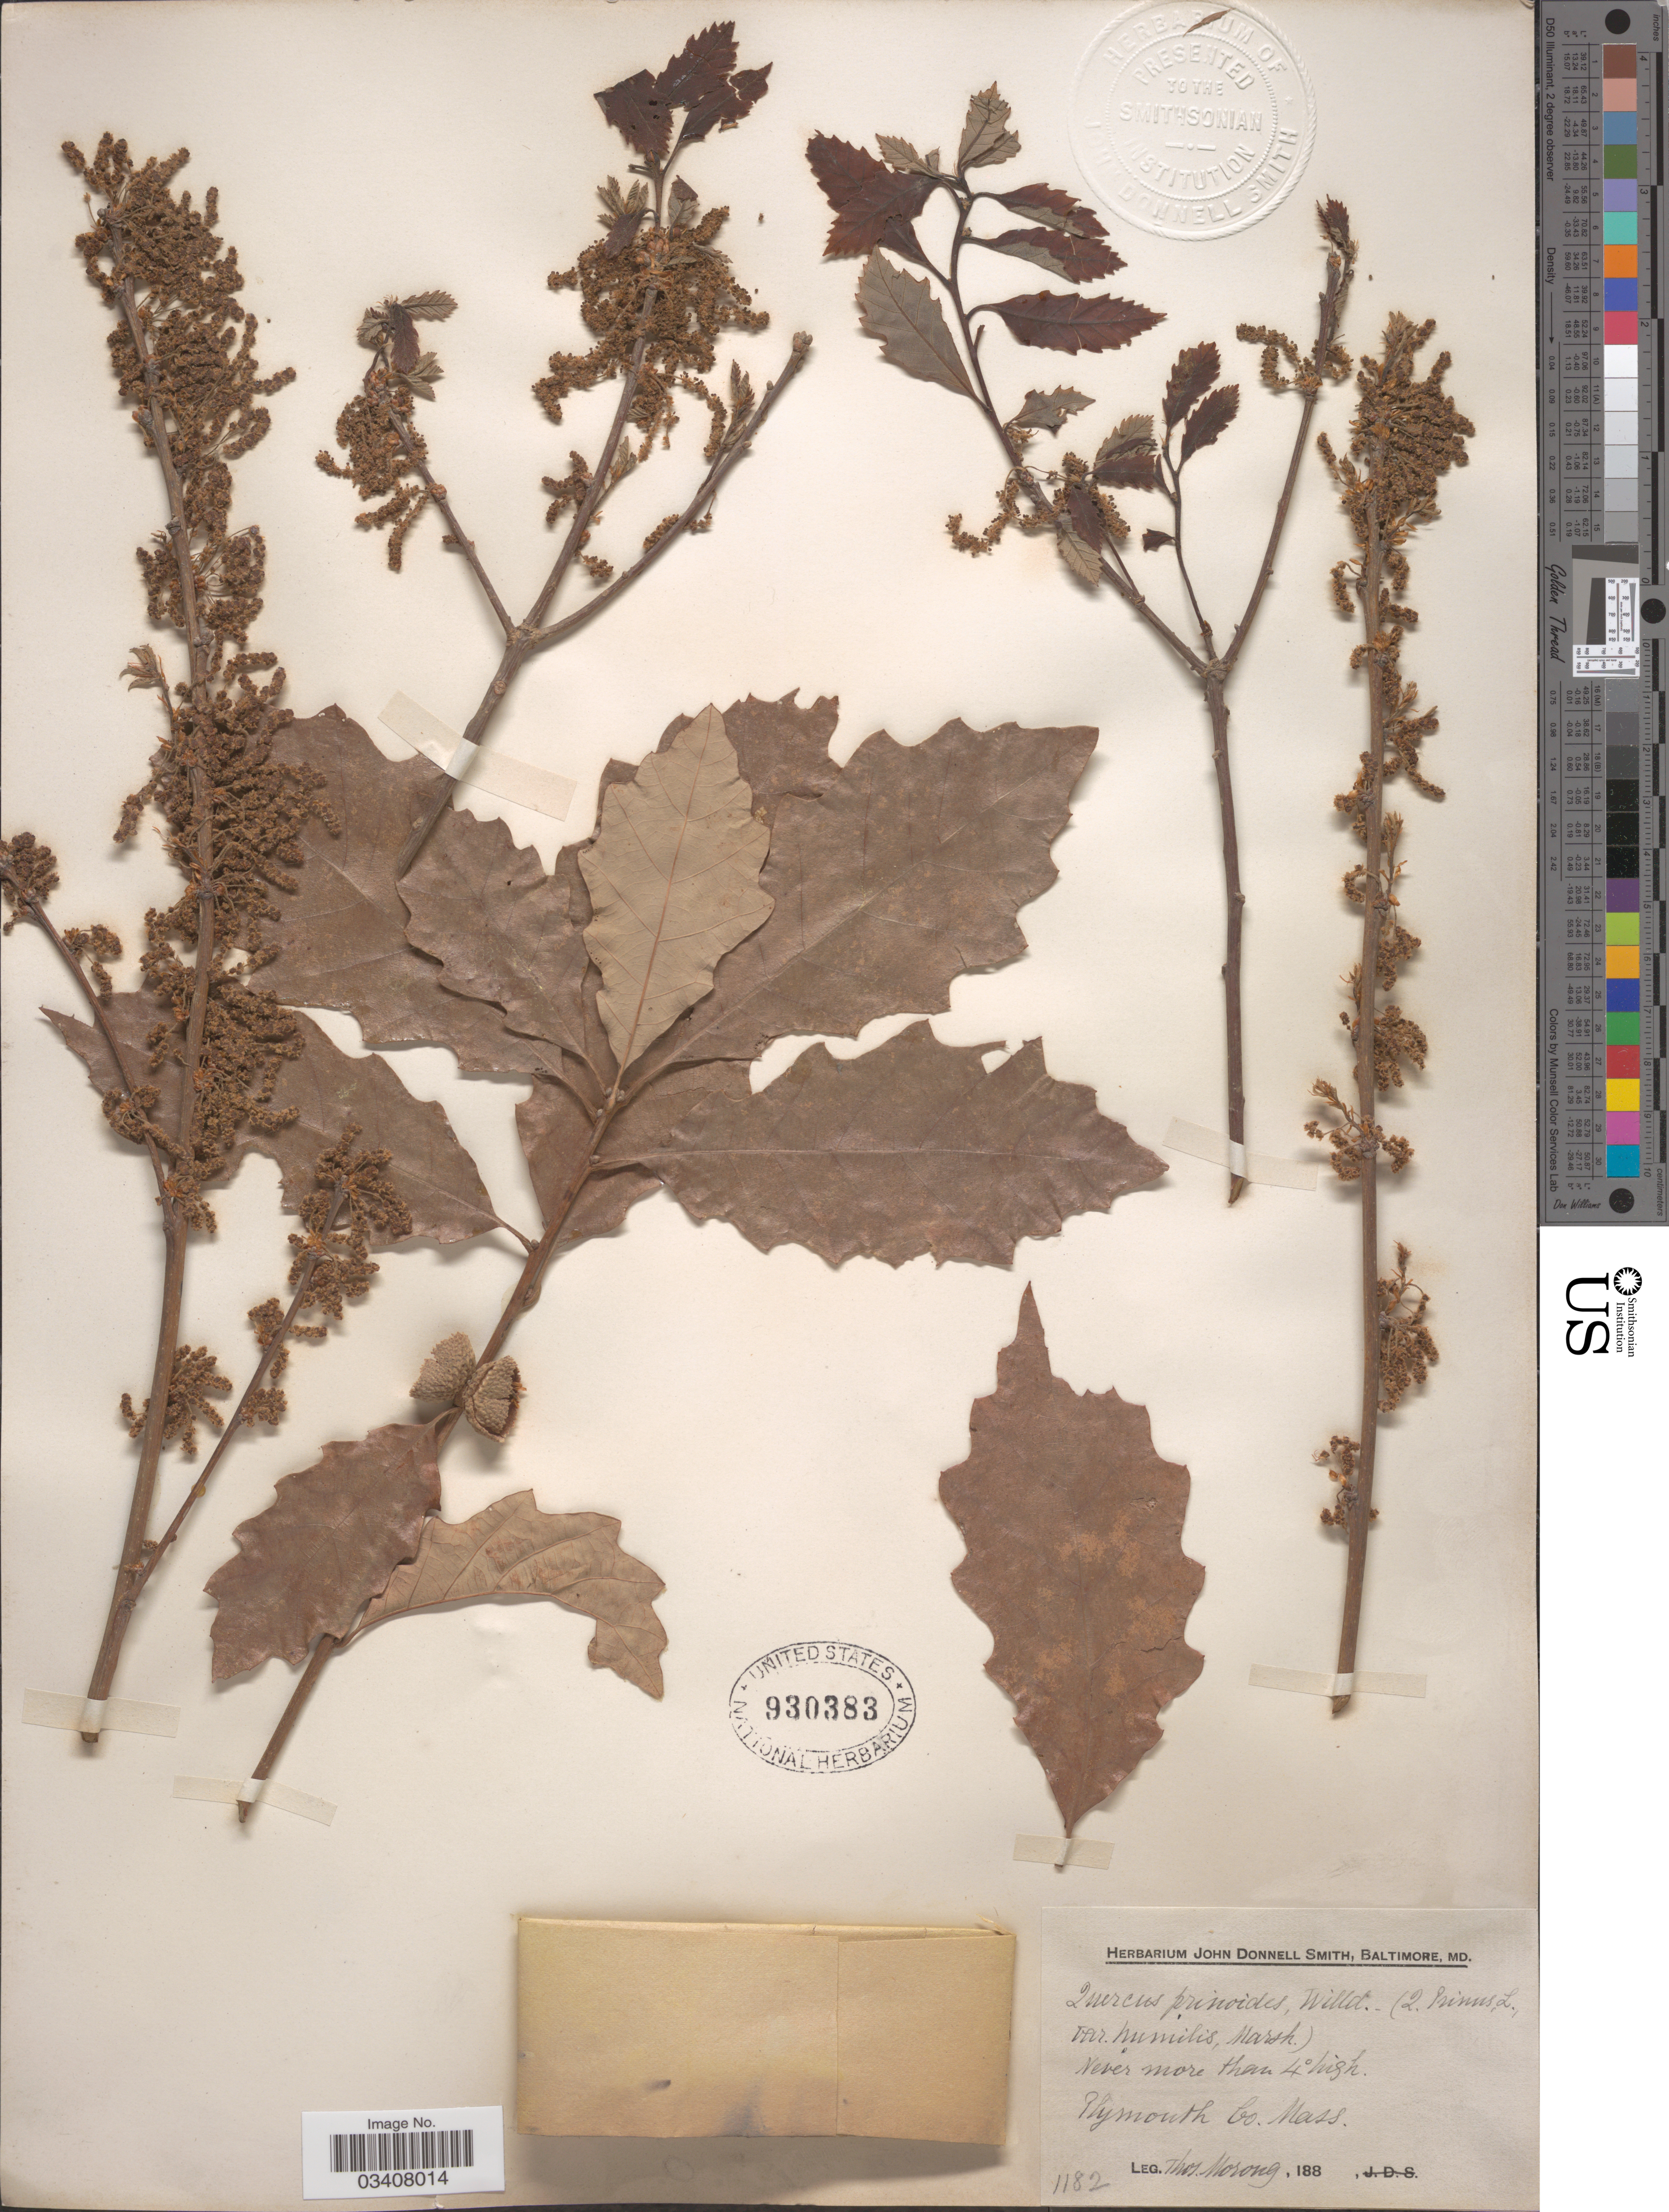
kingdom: Plantae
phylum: Tracheophyta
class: Magnoliopsida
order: Fagales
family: Fagaceae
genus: Quercus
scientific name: Quercus prinoides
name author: Willd.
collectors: ex herb. T. Morong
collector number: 1182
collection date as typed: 188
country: United States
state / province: Massachusetts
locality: Plymouth Co.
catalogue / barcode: US 930383